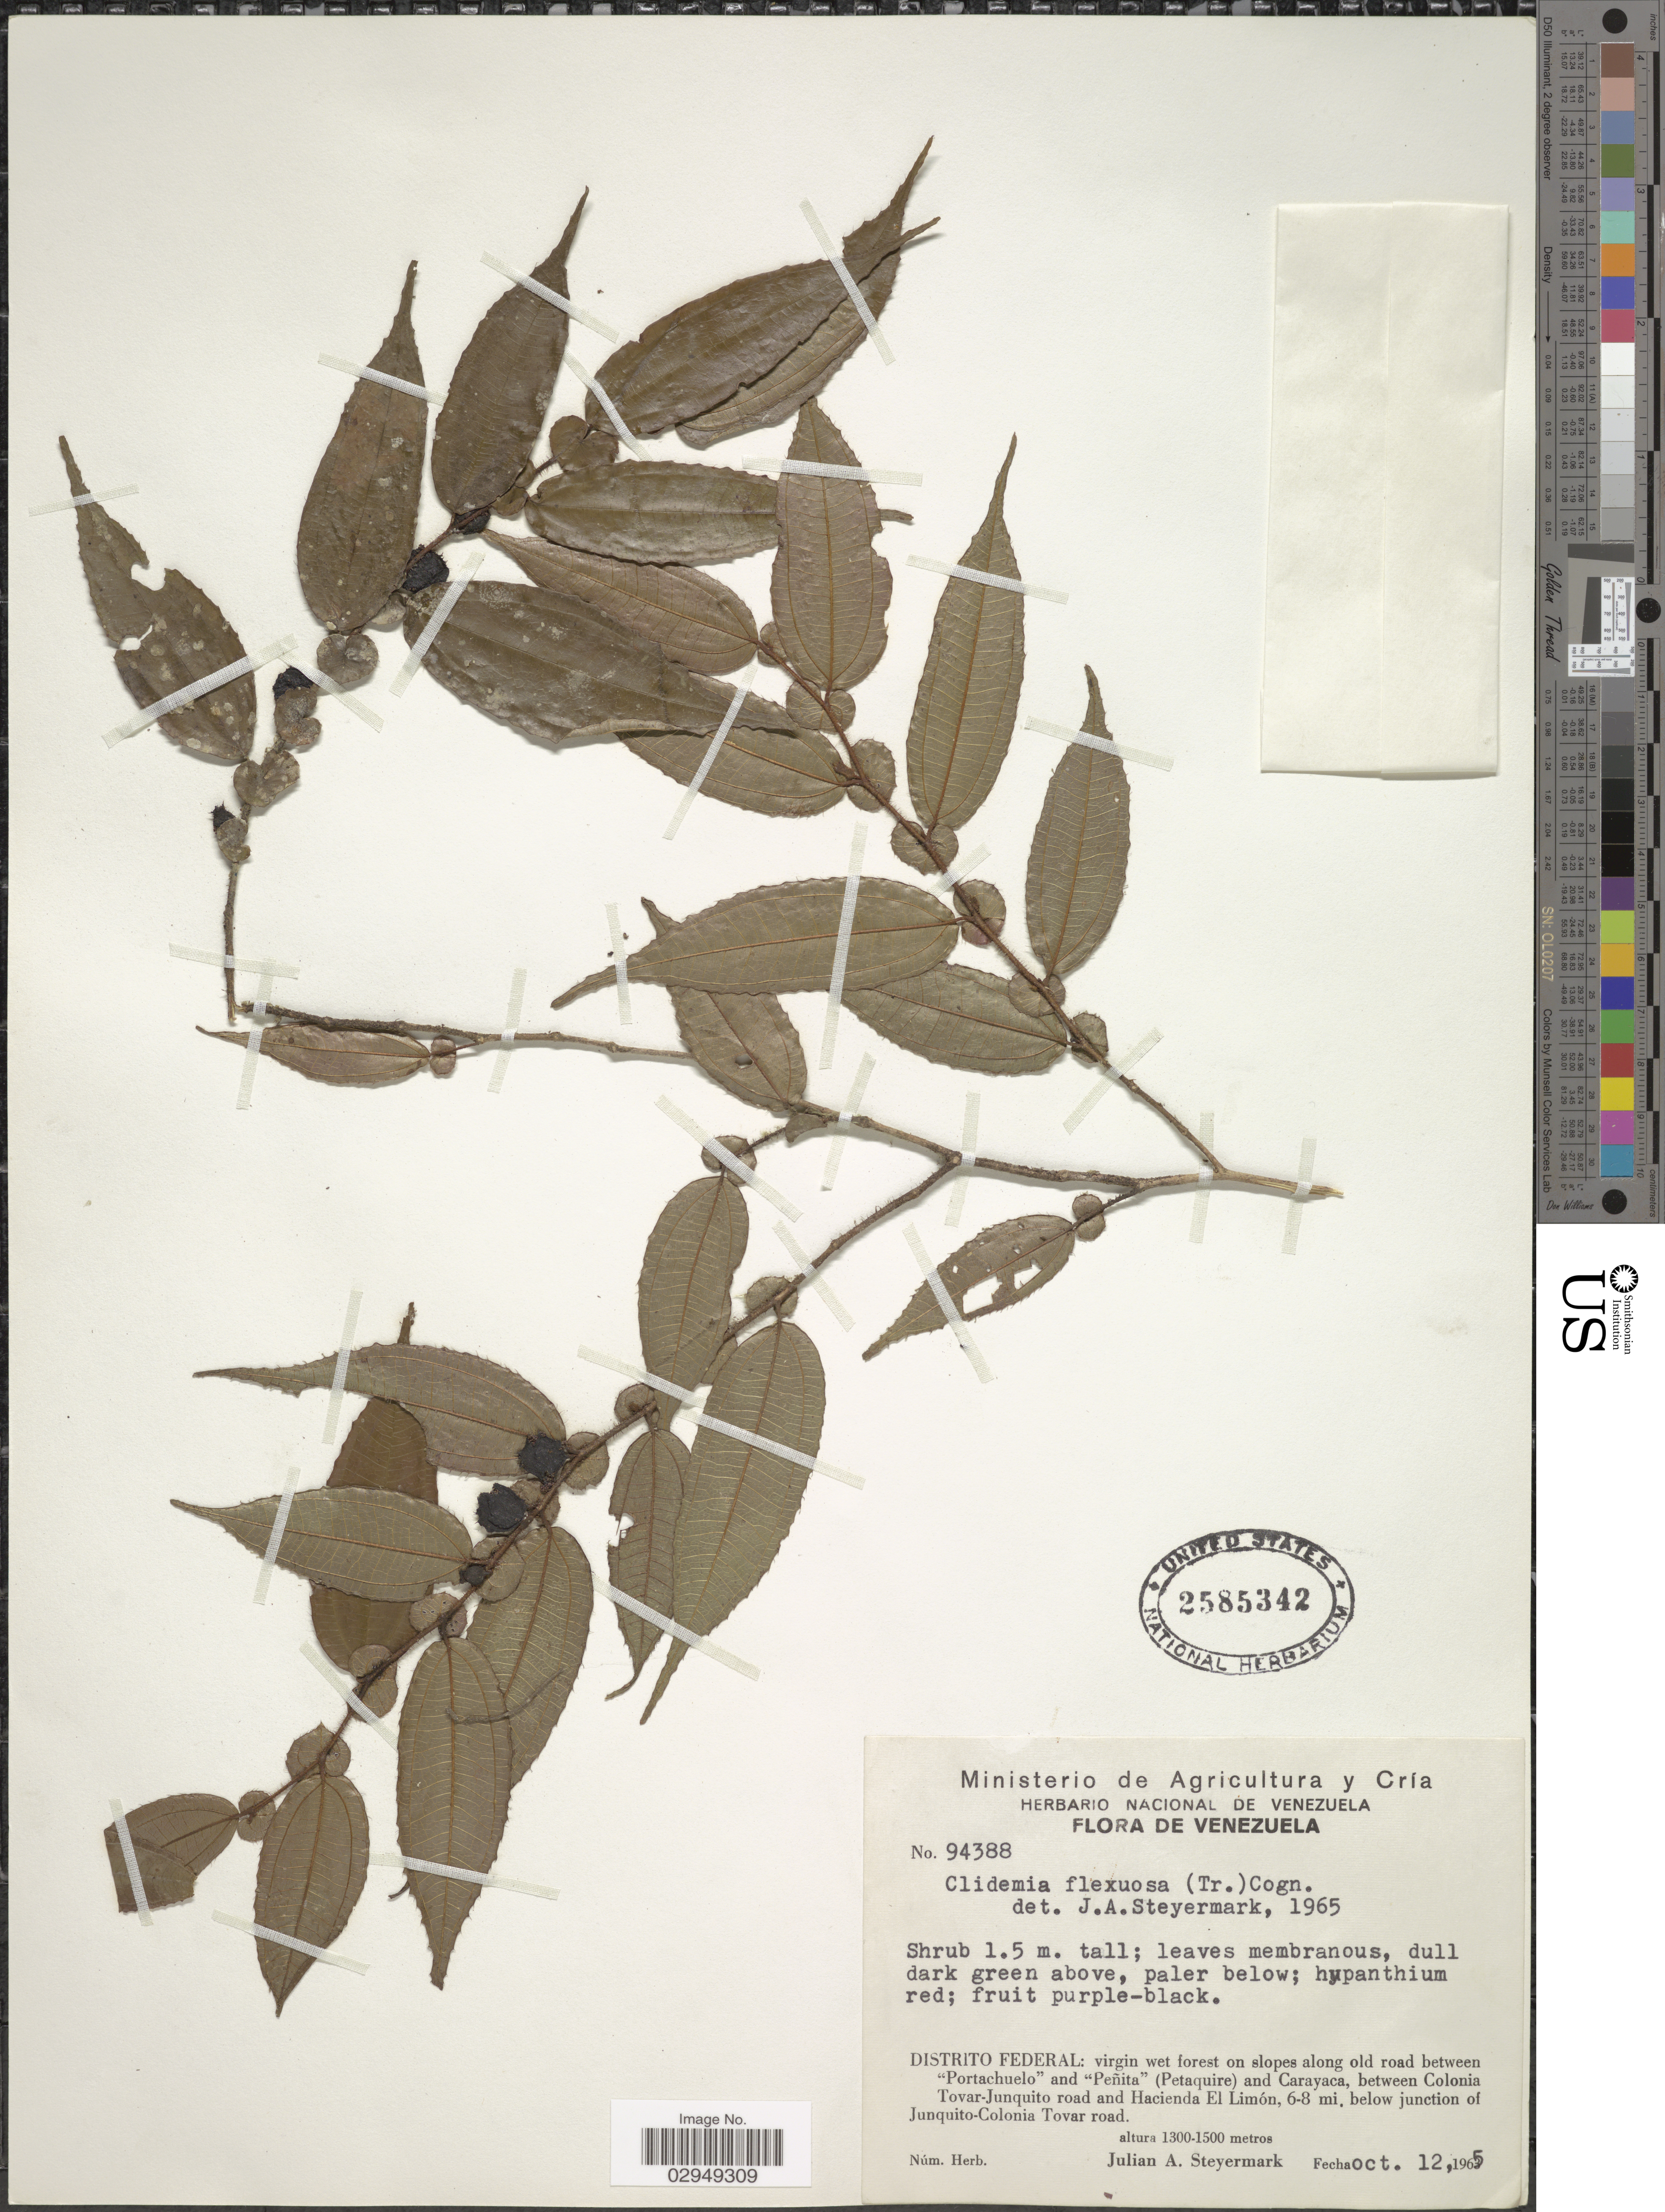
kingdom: Plantae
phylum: Tracheophyta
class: Magnoliopsida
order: Myrtales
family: Melastomataceae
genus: Clidemia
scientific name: Clidemia flexuosa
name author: (Triana) Cogn.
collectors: J. Steyermark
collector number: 94388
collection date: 1965-10-12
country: Venezuela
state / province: Distrito Federal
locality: Distrito Federal: virgin wet forest on slopes along road between "Portachuelo" and "Peñita" (Petaquire) and Carayaca, between Colonia Tovar-Junquito road and Hacienda El Limón, 6-8 mi. below junction of Junquito-Colonia Tovar road.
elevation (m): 1300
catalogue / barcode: US 2585342